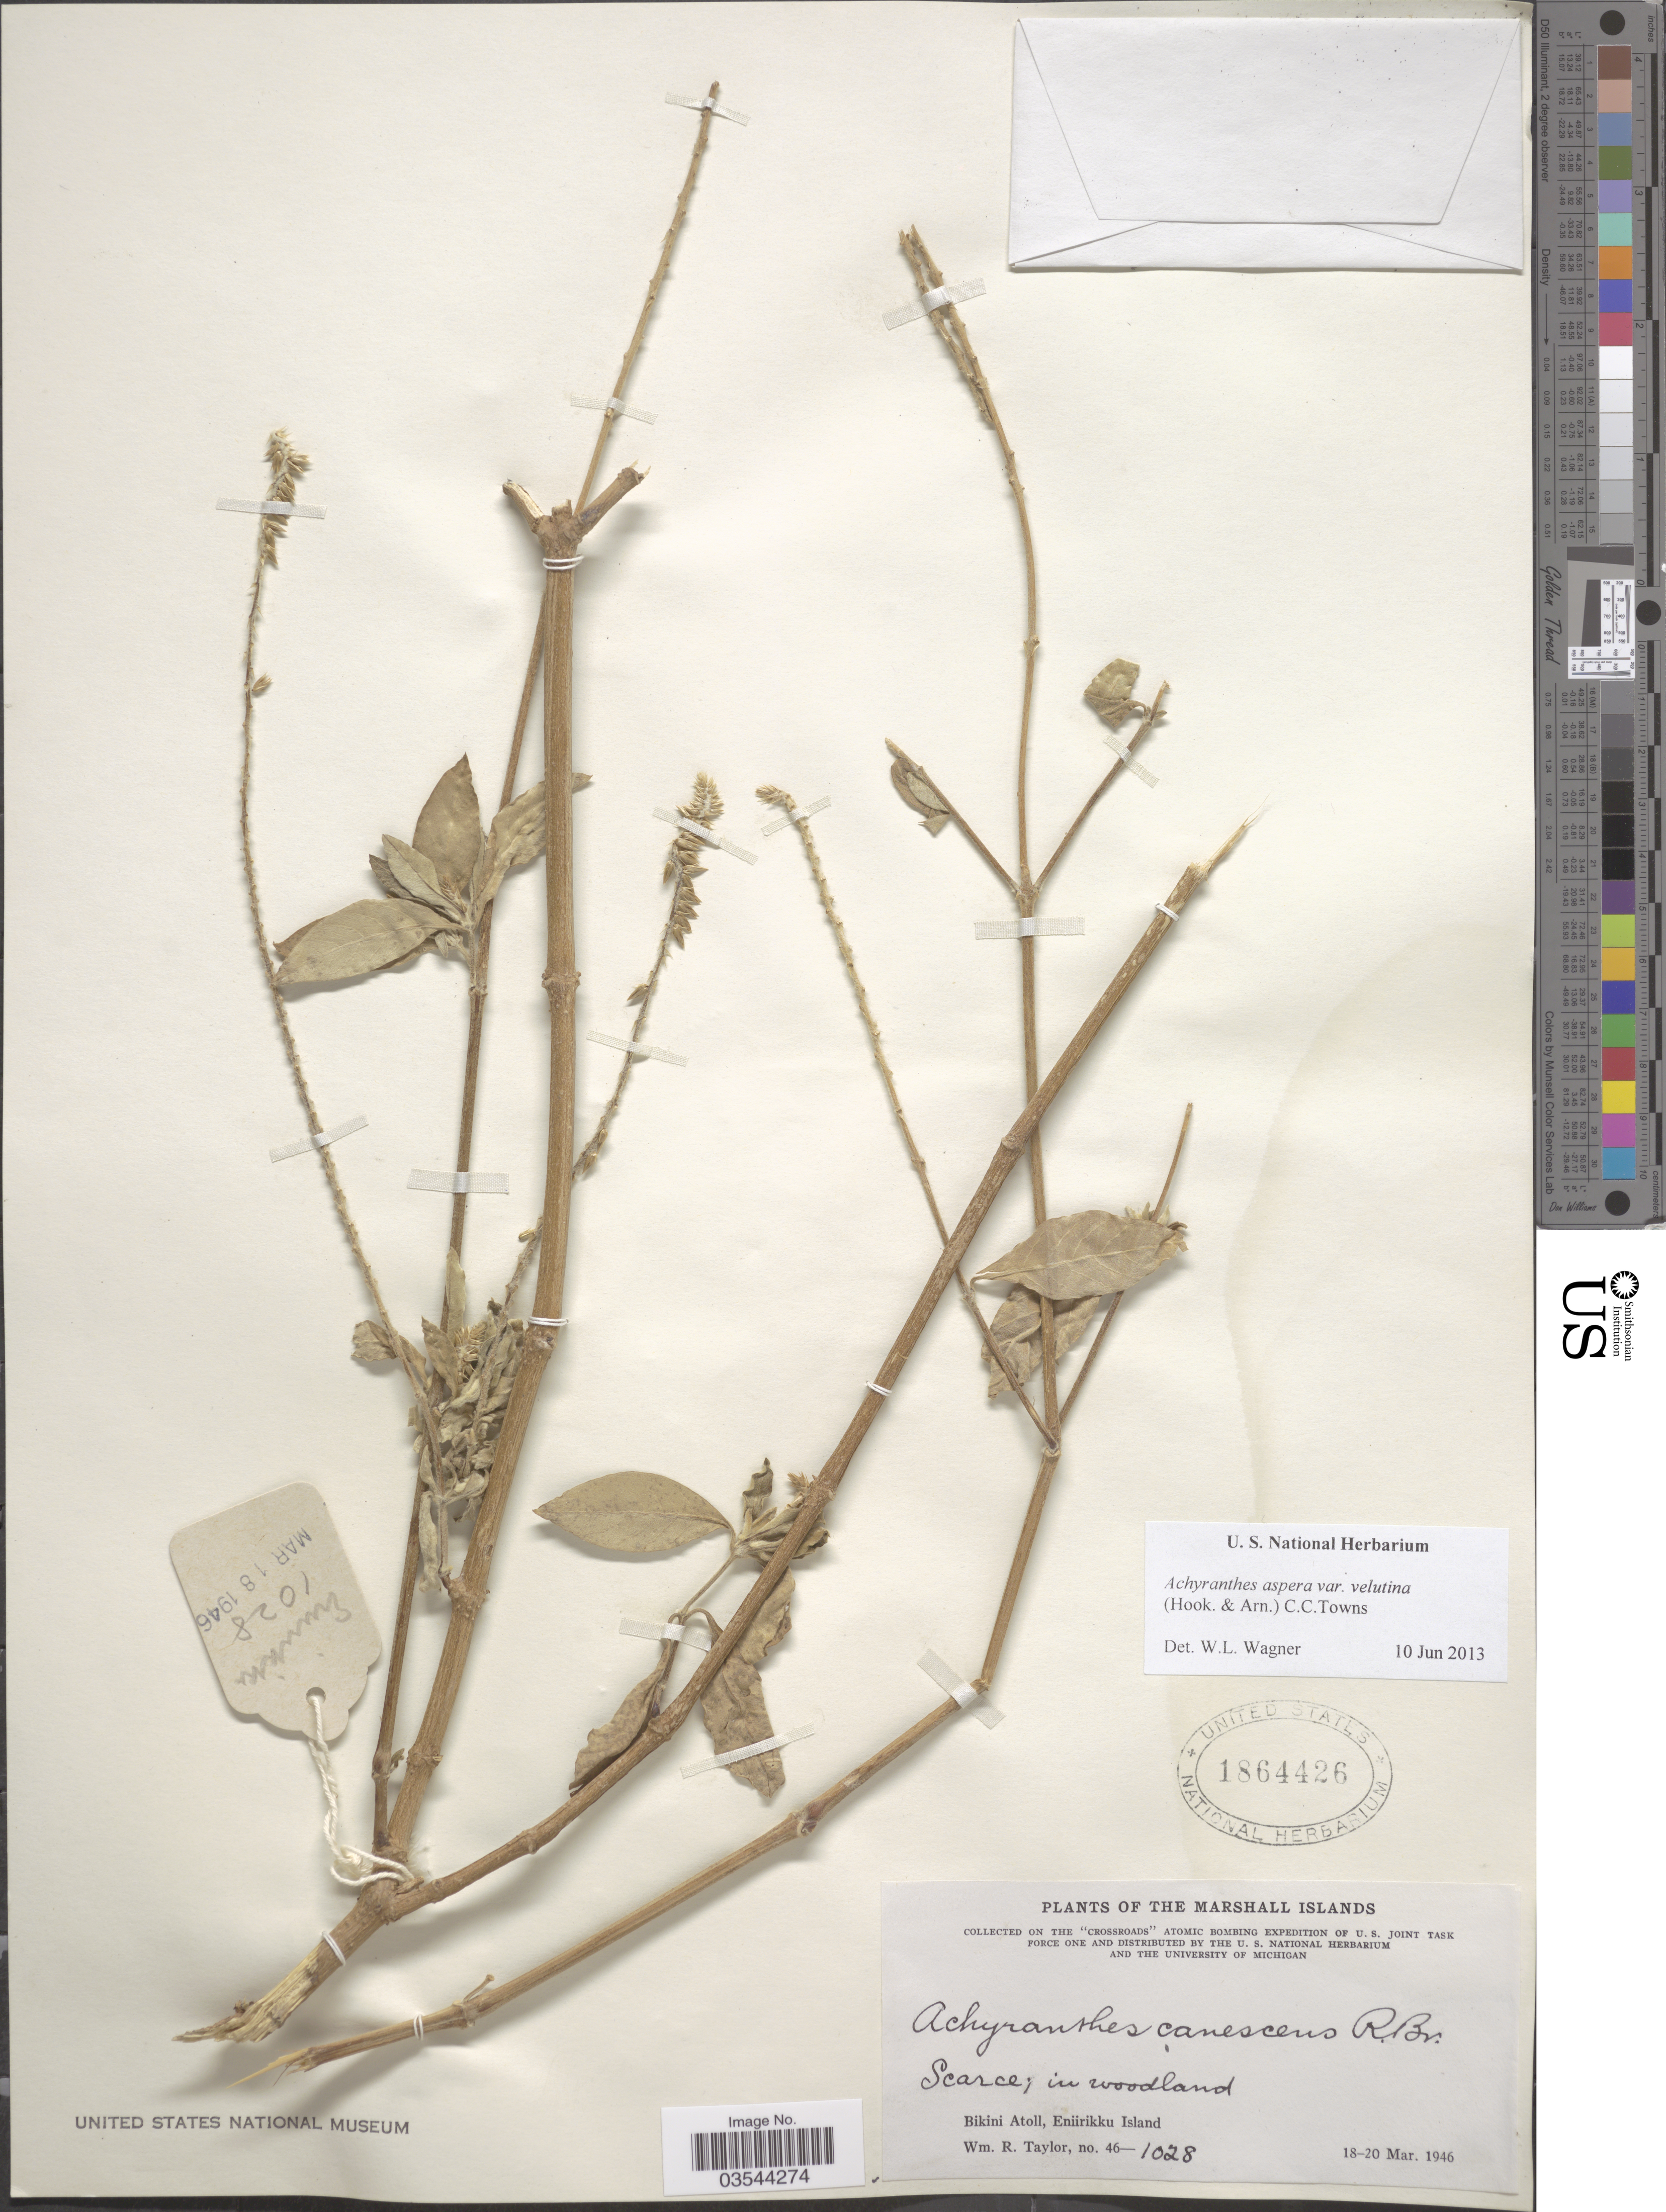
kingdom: Plantae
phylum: Tracheophyta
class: Magnoliopsida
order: Caryophyllales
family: Amaranthaceae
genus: Achyranthes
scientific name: Achyranthes aspera var. velutina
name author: (Hook. & Arn.) C. C. Towns.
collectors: W. R. Taylor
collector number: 46-1028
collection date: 1946-03-18/1946-03-20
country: Marshall Islands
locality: Bikini Atoll. Eniirikku Island.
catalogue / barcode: US 1864426